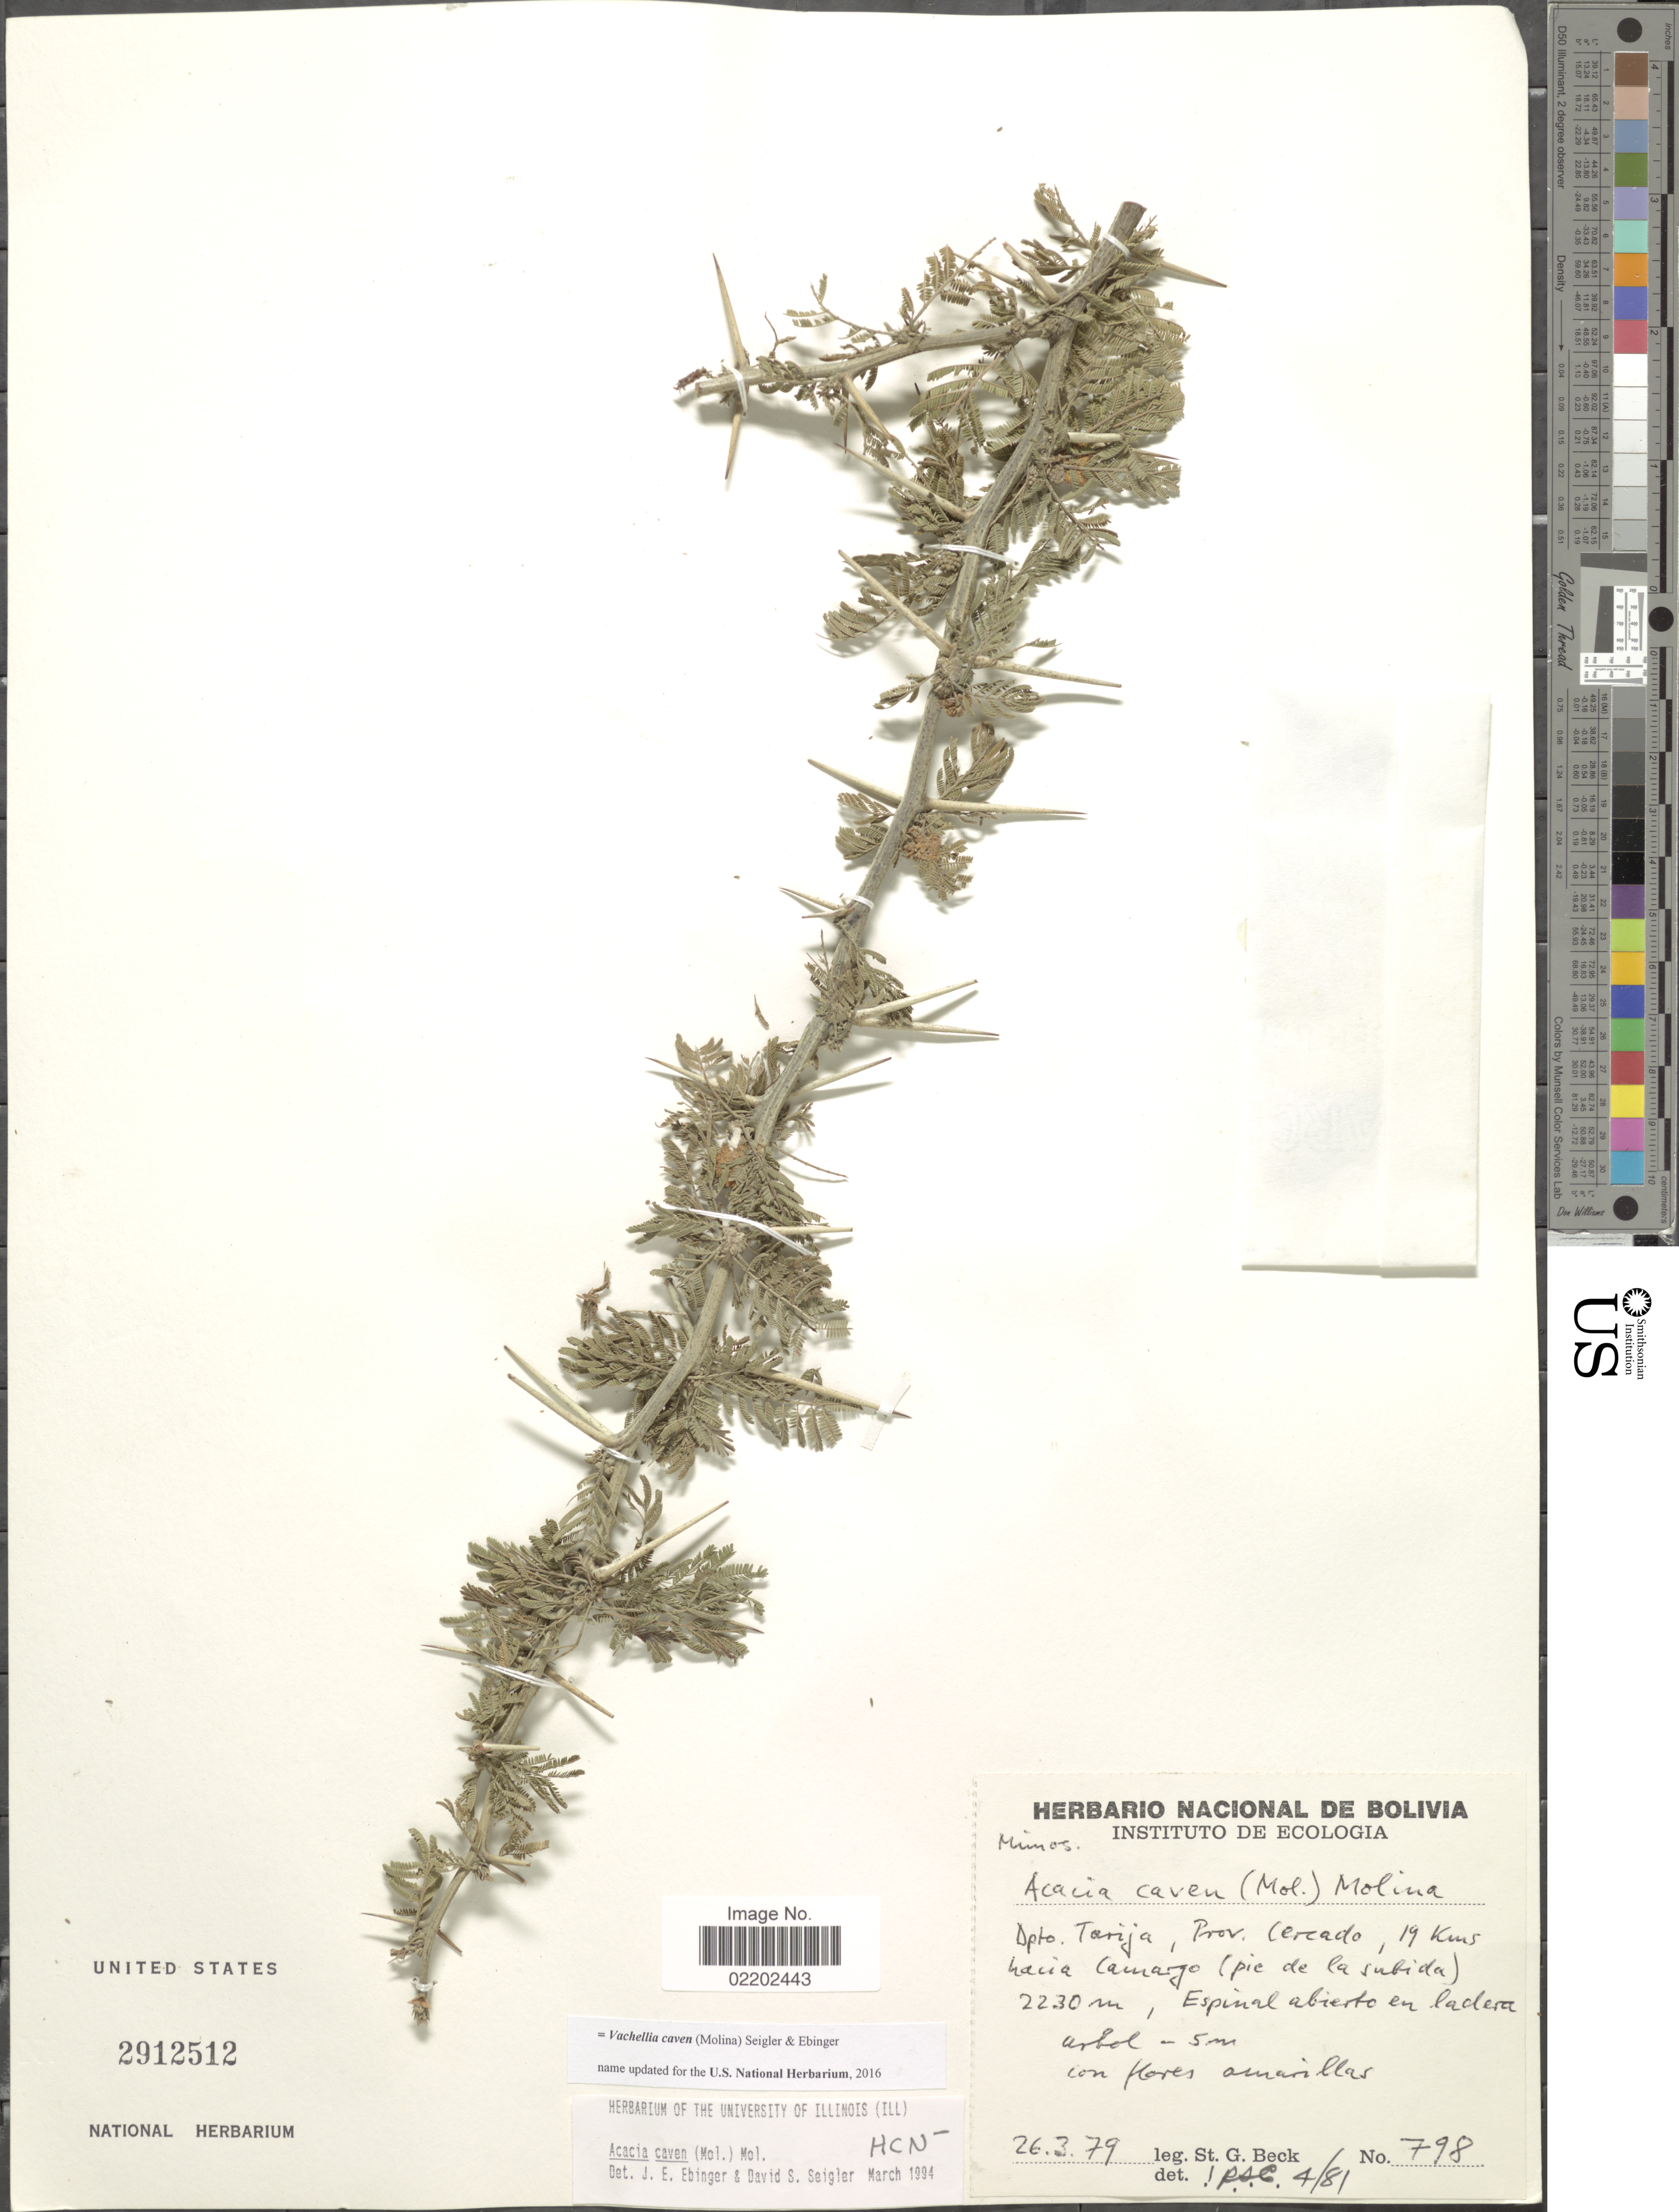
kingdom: Plantae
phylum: Tracheophyta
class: Magnoliopsida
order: Fabales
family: Fabaceae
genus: Vachellia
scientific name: Vachellia caven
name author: (Molina) Seigler & Ebinger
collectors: S. G. Beck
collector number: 798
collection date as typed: Transcribed d/m/y: 26/3/79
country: Bolivia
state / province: Tarija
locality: Dpto Tarija, Prov. Cercado, 19 Kms hacia Camargo (pic de la subida), Espinal abierto en ladera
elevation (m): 2230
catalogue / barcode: US 2912512